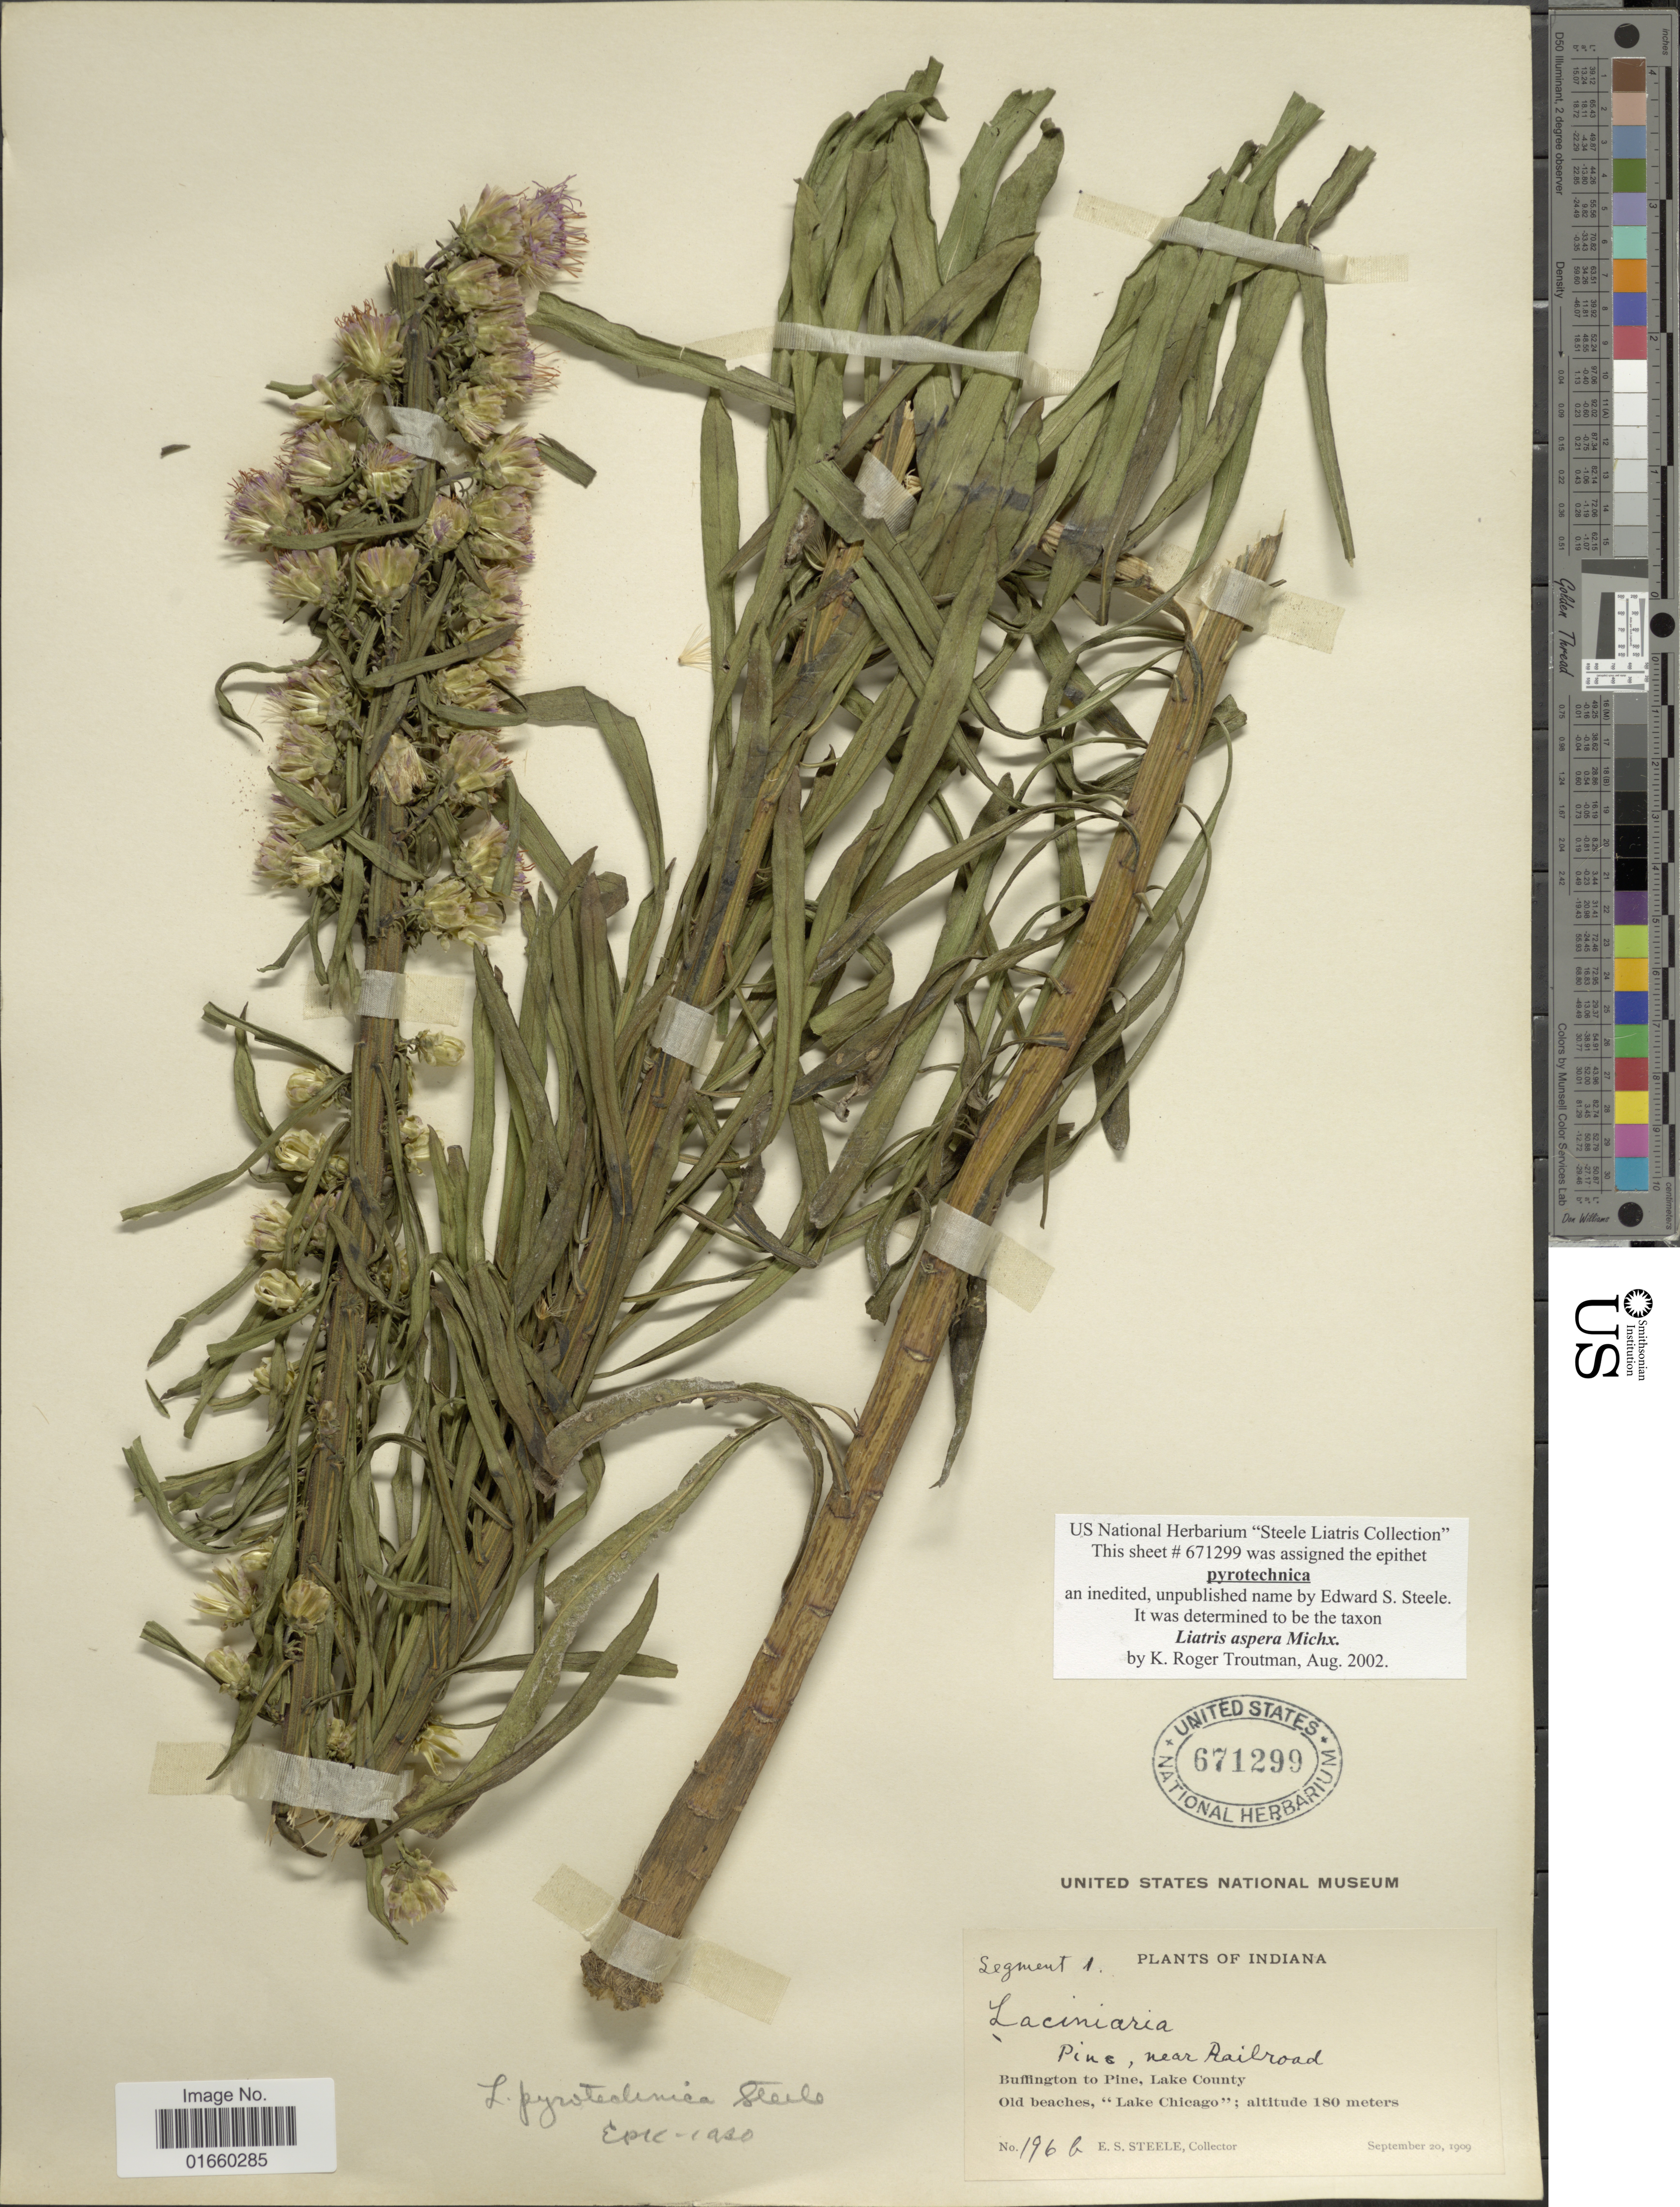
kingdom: Plantae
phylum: Tracheophyta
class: Magnoliopsida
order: Asterales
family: Asteraceae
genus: Liatris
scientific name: Liatris aspera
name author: Michx.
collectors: E. Steele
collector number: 196b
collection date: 1909-09-20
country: United States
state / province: Indiana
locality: Pine, near railroad, Buffington to Pine, Lake County, Old beaches, "Lake Chicago"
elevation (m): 180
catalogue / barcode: US 671299